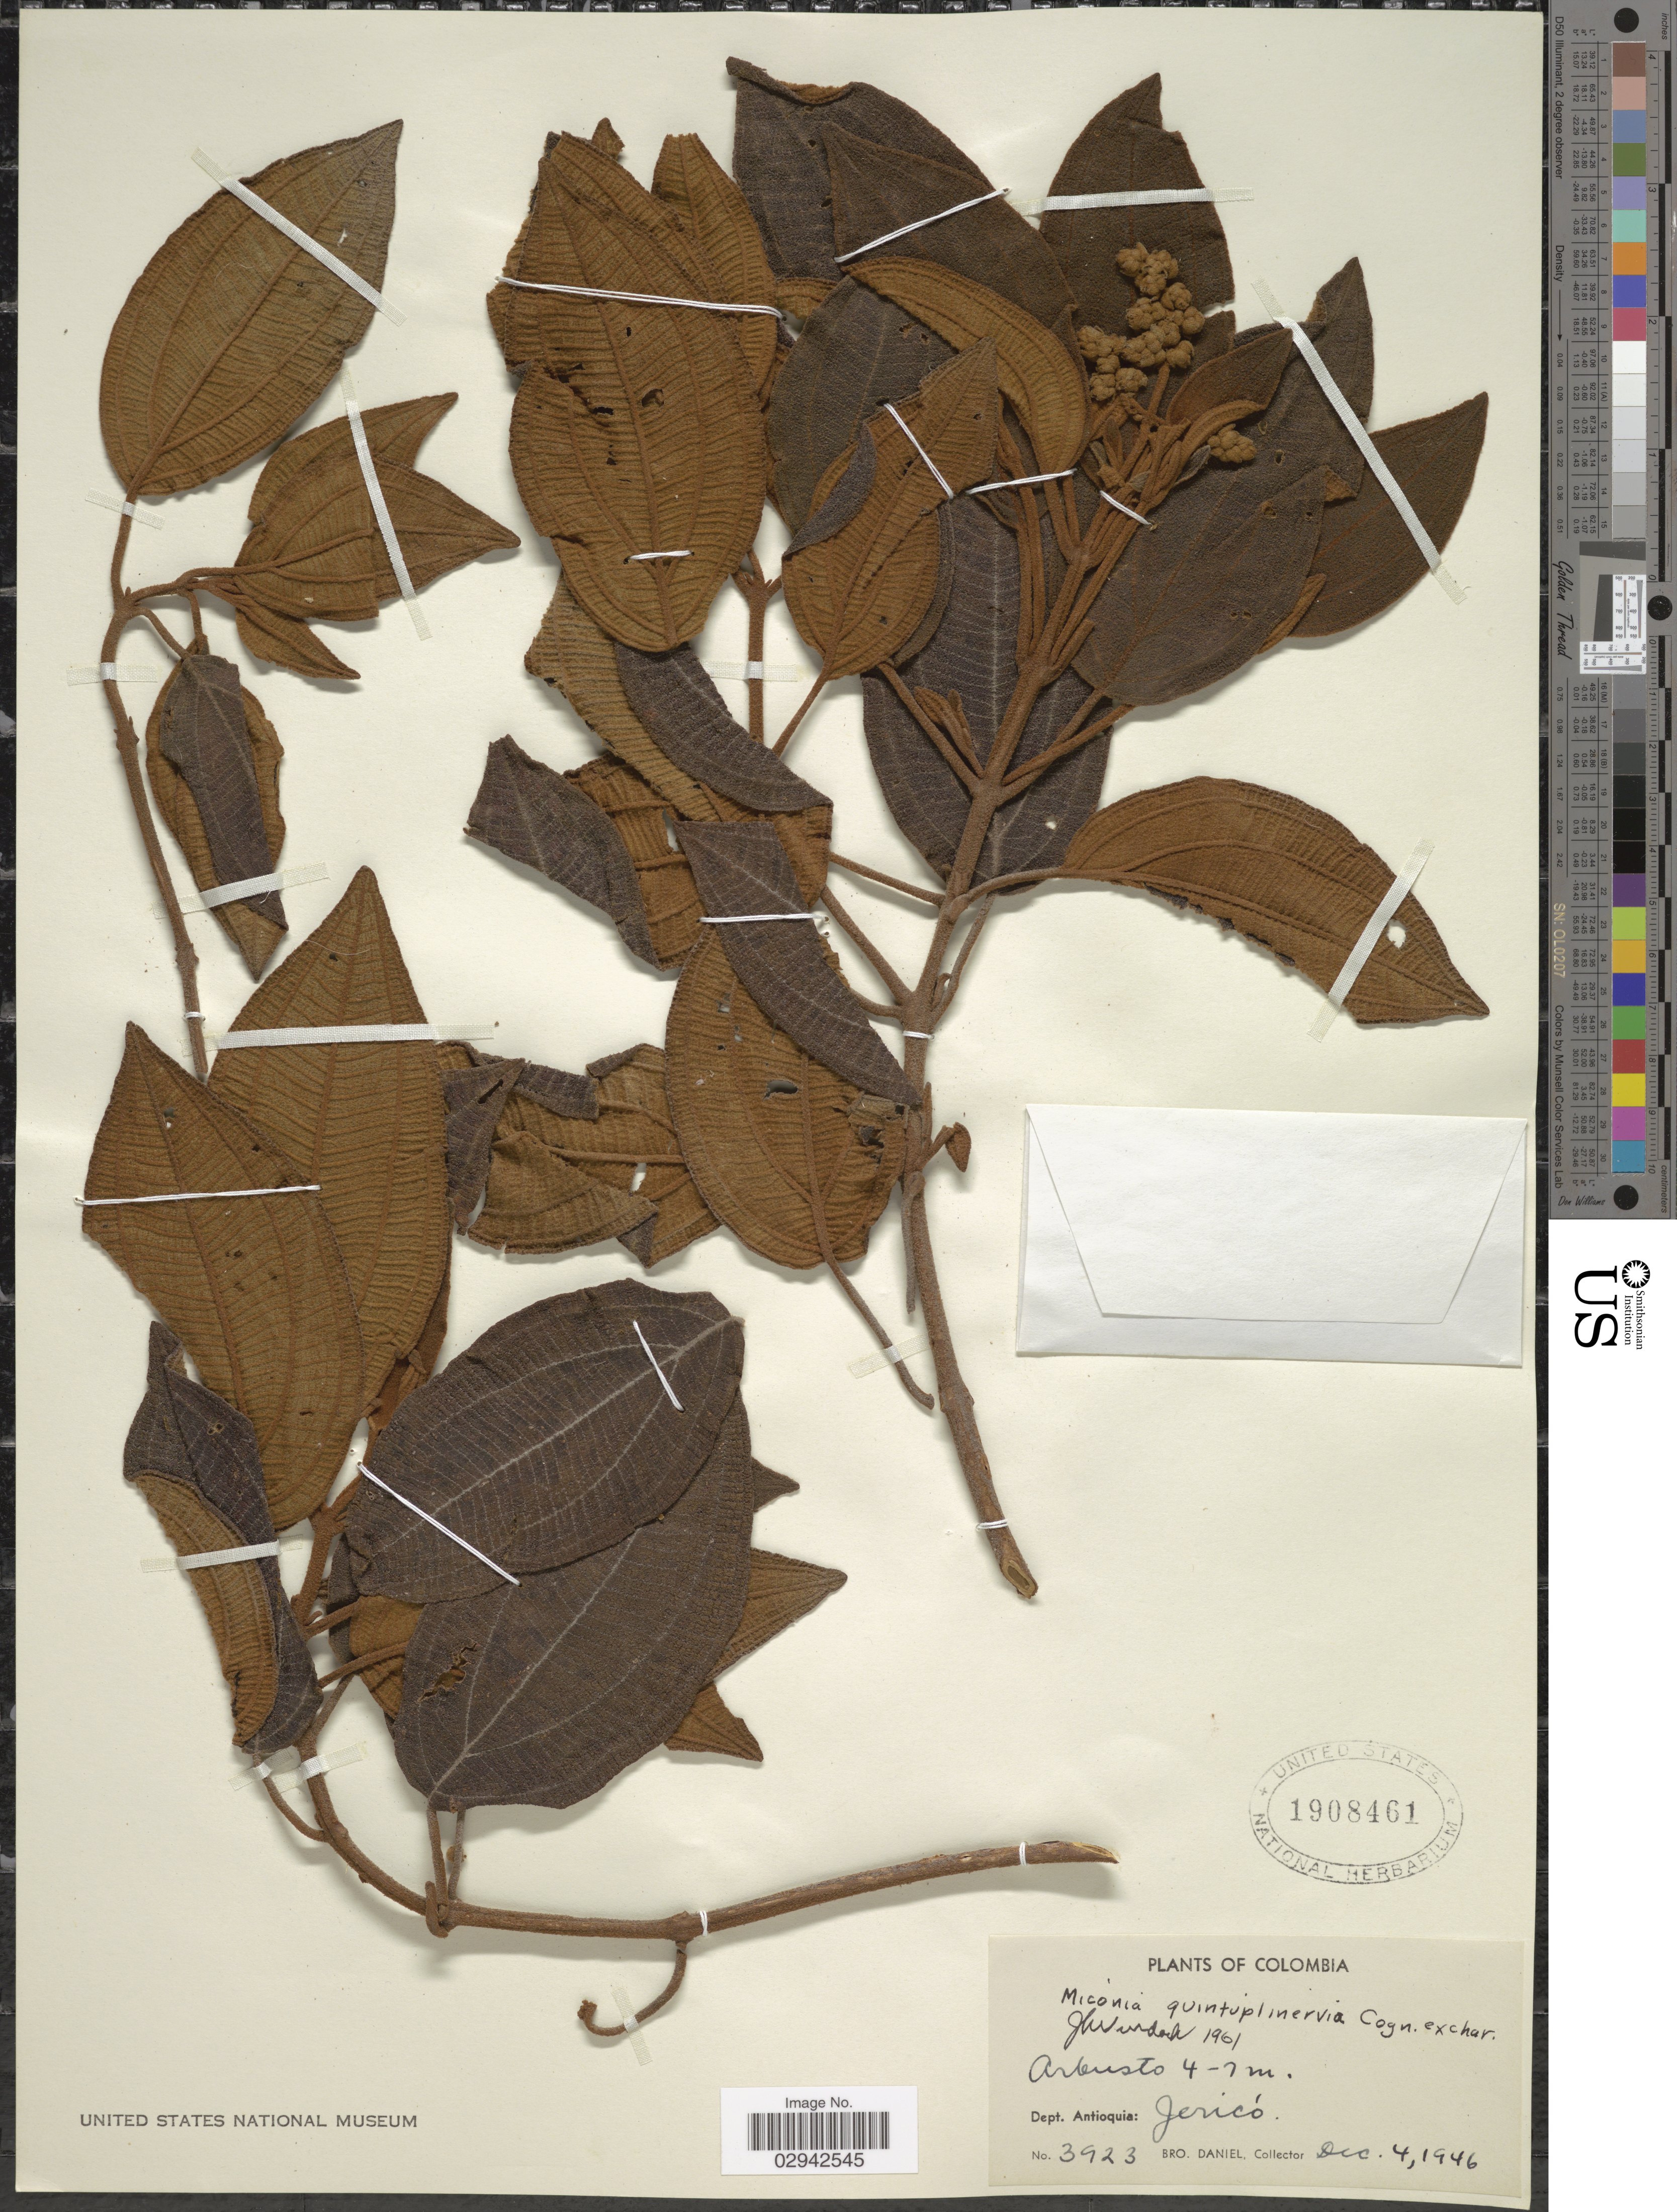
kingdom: Plantae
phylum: Tracheophyta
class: Magnoliopsida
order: Myrtales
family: Melastomataceae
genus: Miconia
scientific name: Miconia quintuplinervia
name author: Cogn.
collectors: Bro. Daniel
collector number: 3923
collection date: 1946-12-04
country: Colombia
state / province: Antioquia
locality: Jericó.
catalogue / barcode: US 1908461